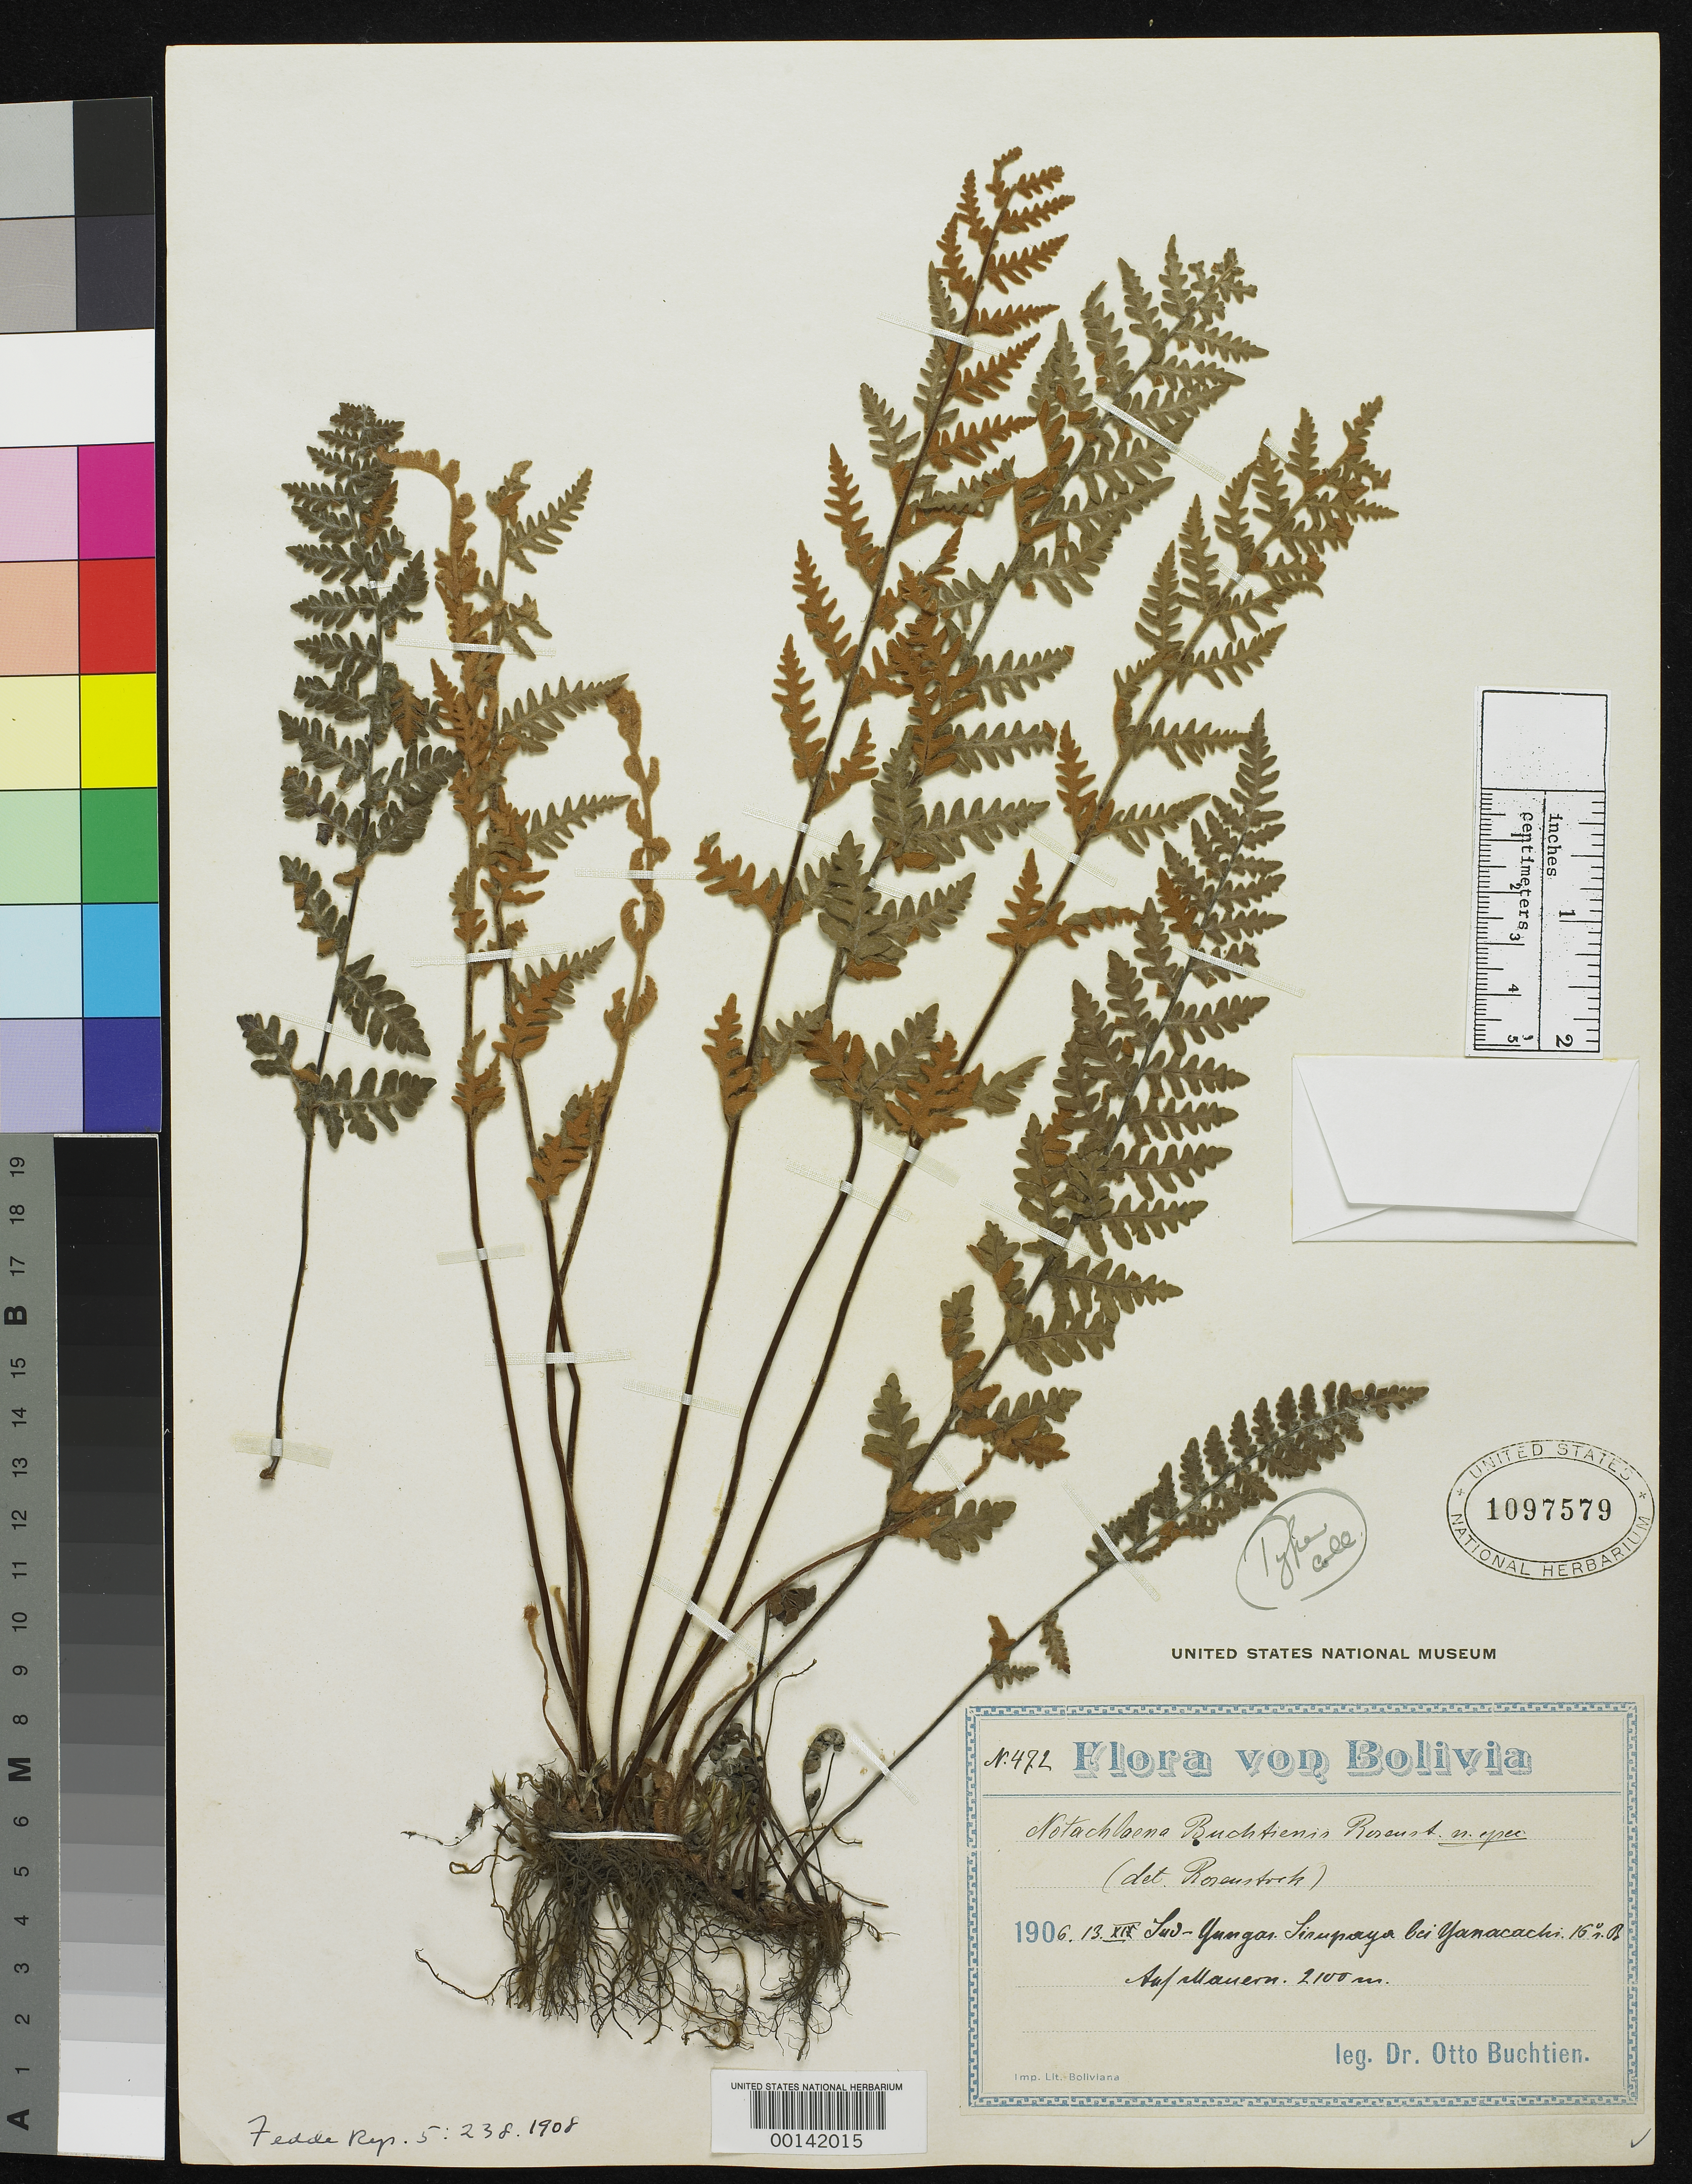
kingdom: Plantae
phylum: Tracheophyta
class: Polypodiopsida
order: Polypodiales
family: Pteridaceae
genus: Notholaena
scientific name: Notholaena buchtienii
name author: Rosenst.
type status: Isotype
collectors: O. Buchtien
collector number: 472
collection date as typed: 13 Nov 1906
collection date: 1906-11-13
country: Bolivia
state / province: La Paz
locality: Sirupaya near Yanacachi.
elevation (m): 2100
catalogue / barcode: US 1097579